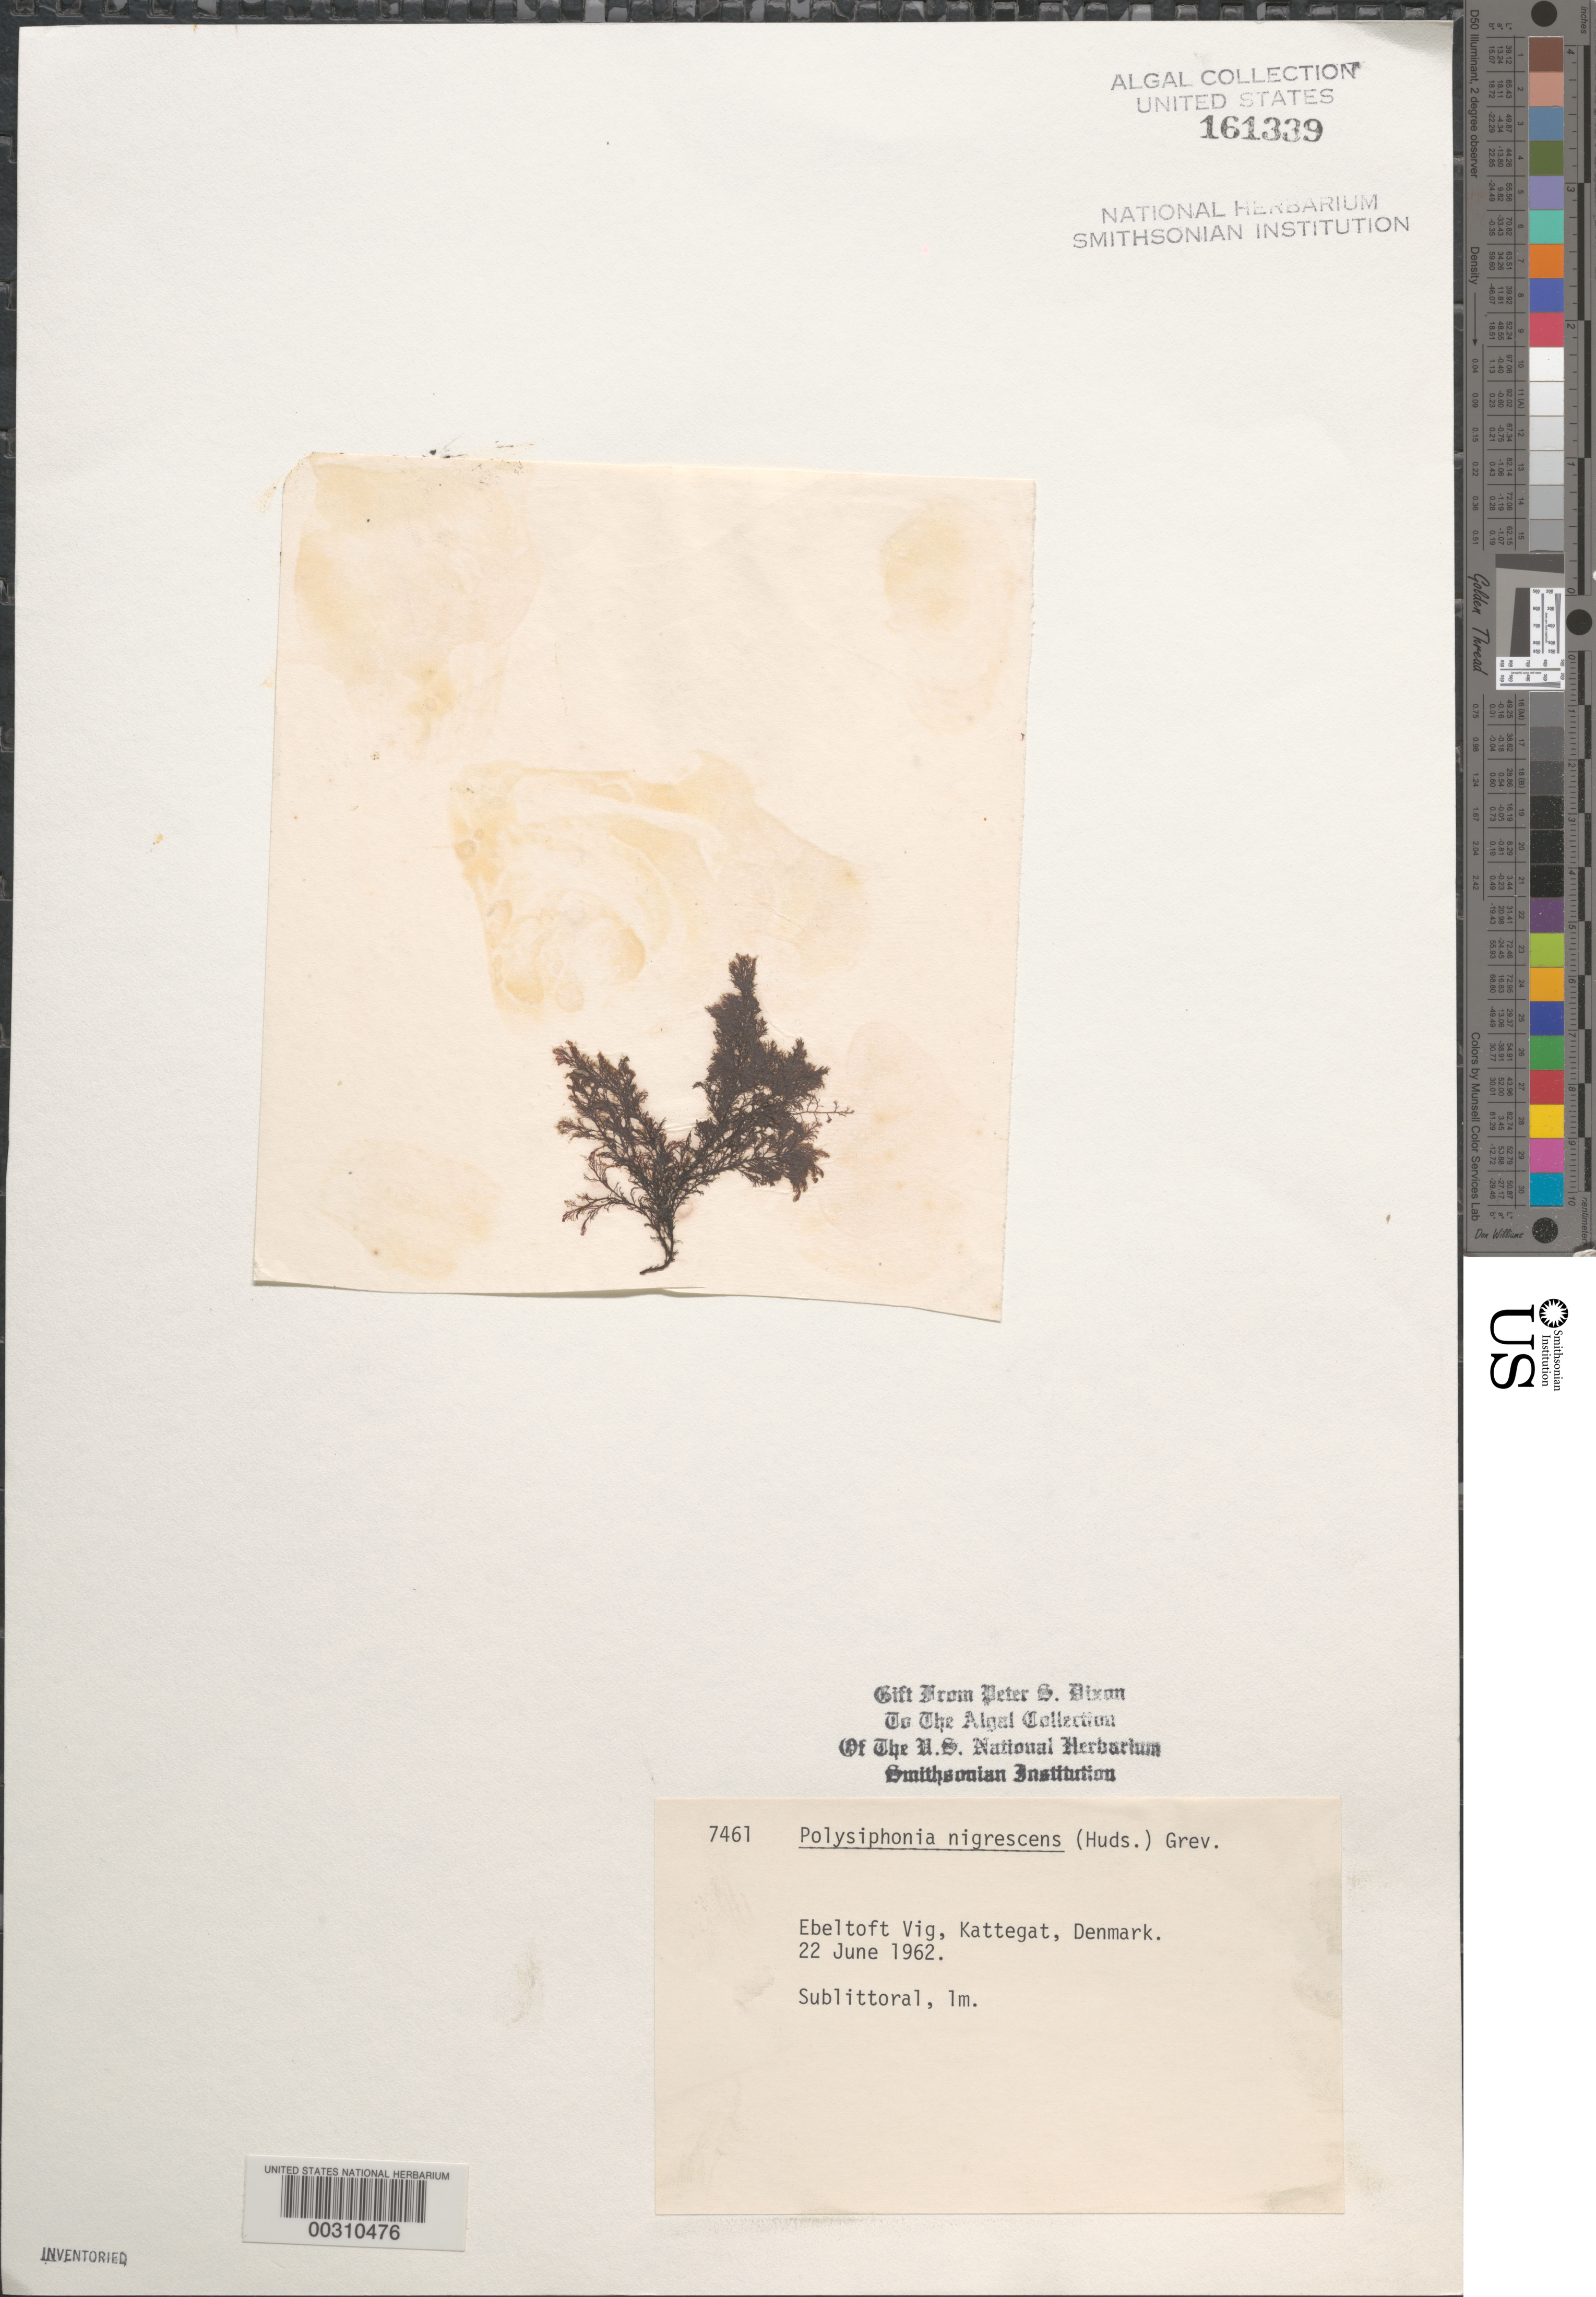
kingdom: Plantae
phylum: Rhodophyta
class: Florideophyceae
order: Ceramiales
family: Rhodomelaceae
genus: Vertebrata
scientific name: Vertebrata fucoides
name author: (Hudson) Kuntze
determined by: Algae name updating Project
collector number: PSD 7461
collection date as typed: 22 Jun 1962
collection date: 1962-06-22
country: Denmark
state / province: Midtjylland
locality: Ebeltoft Harbor, Kattegat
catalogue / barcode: US 161339